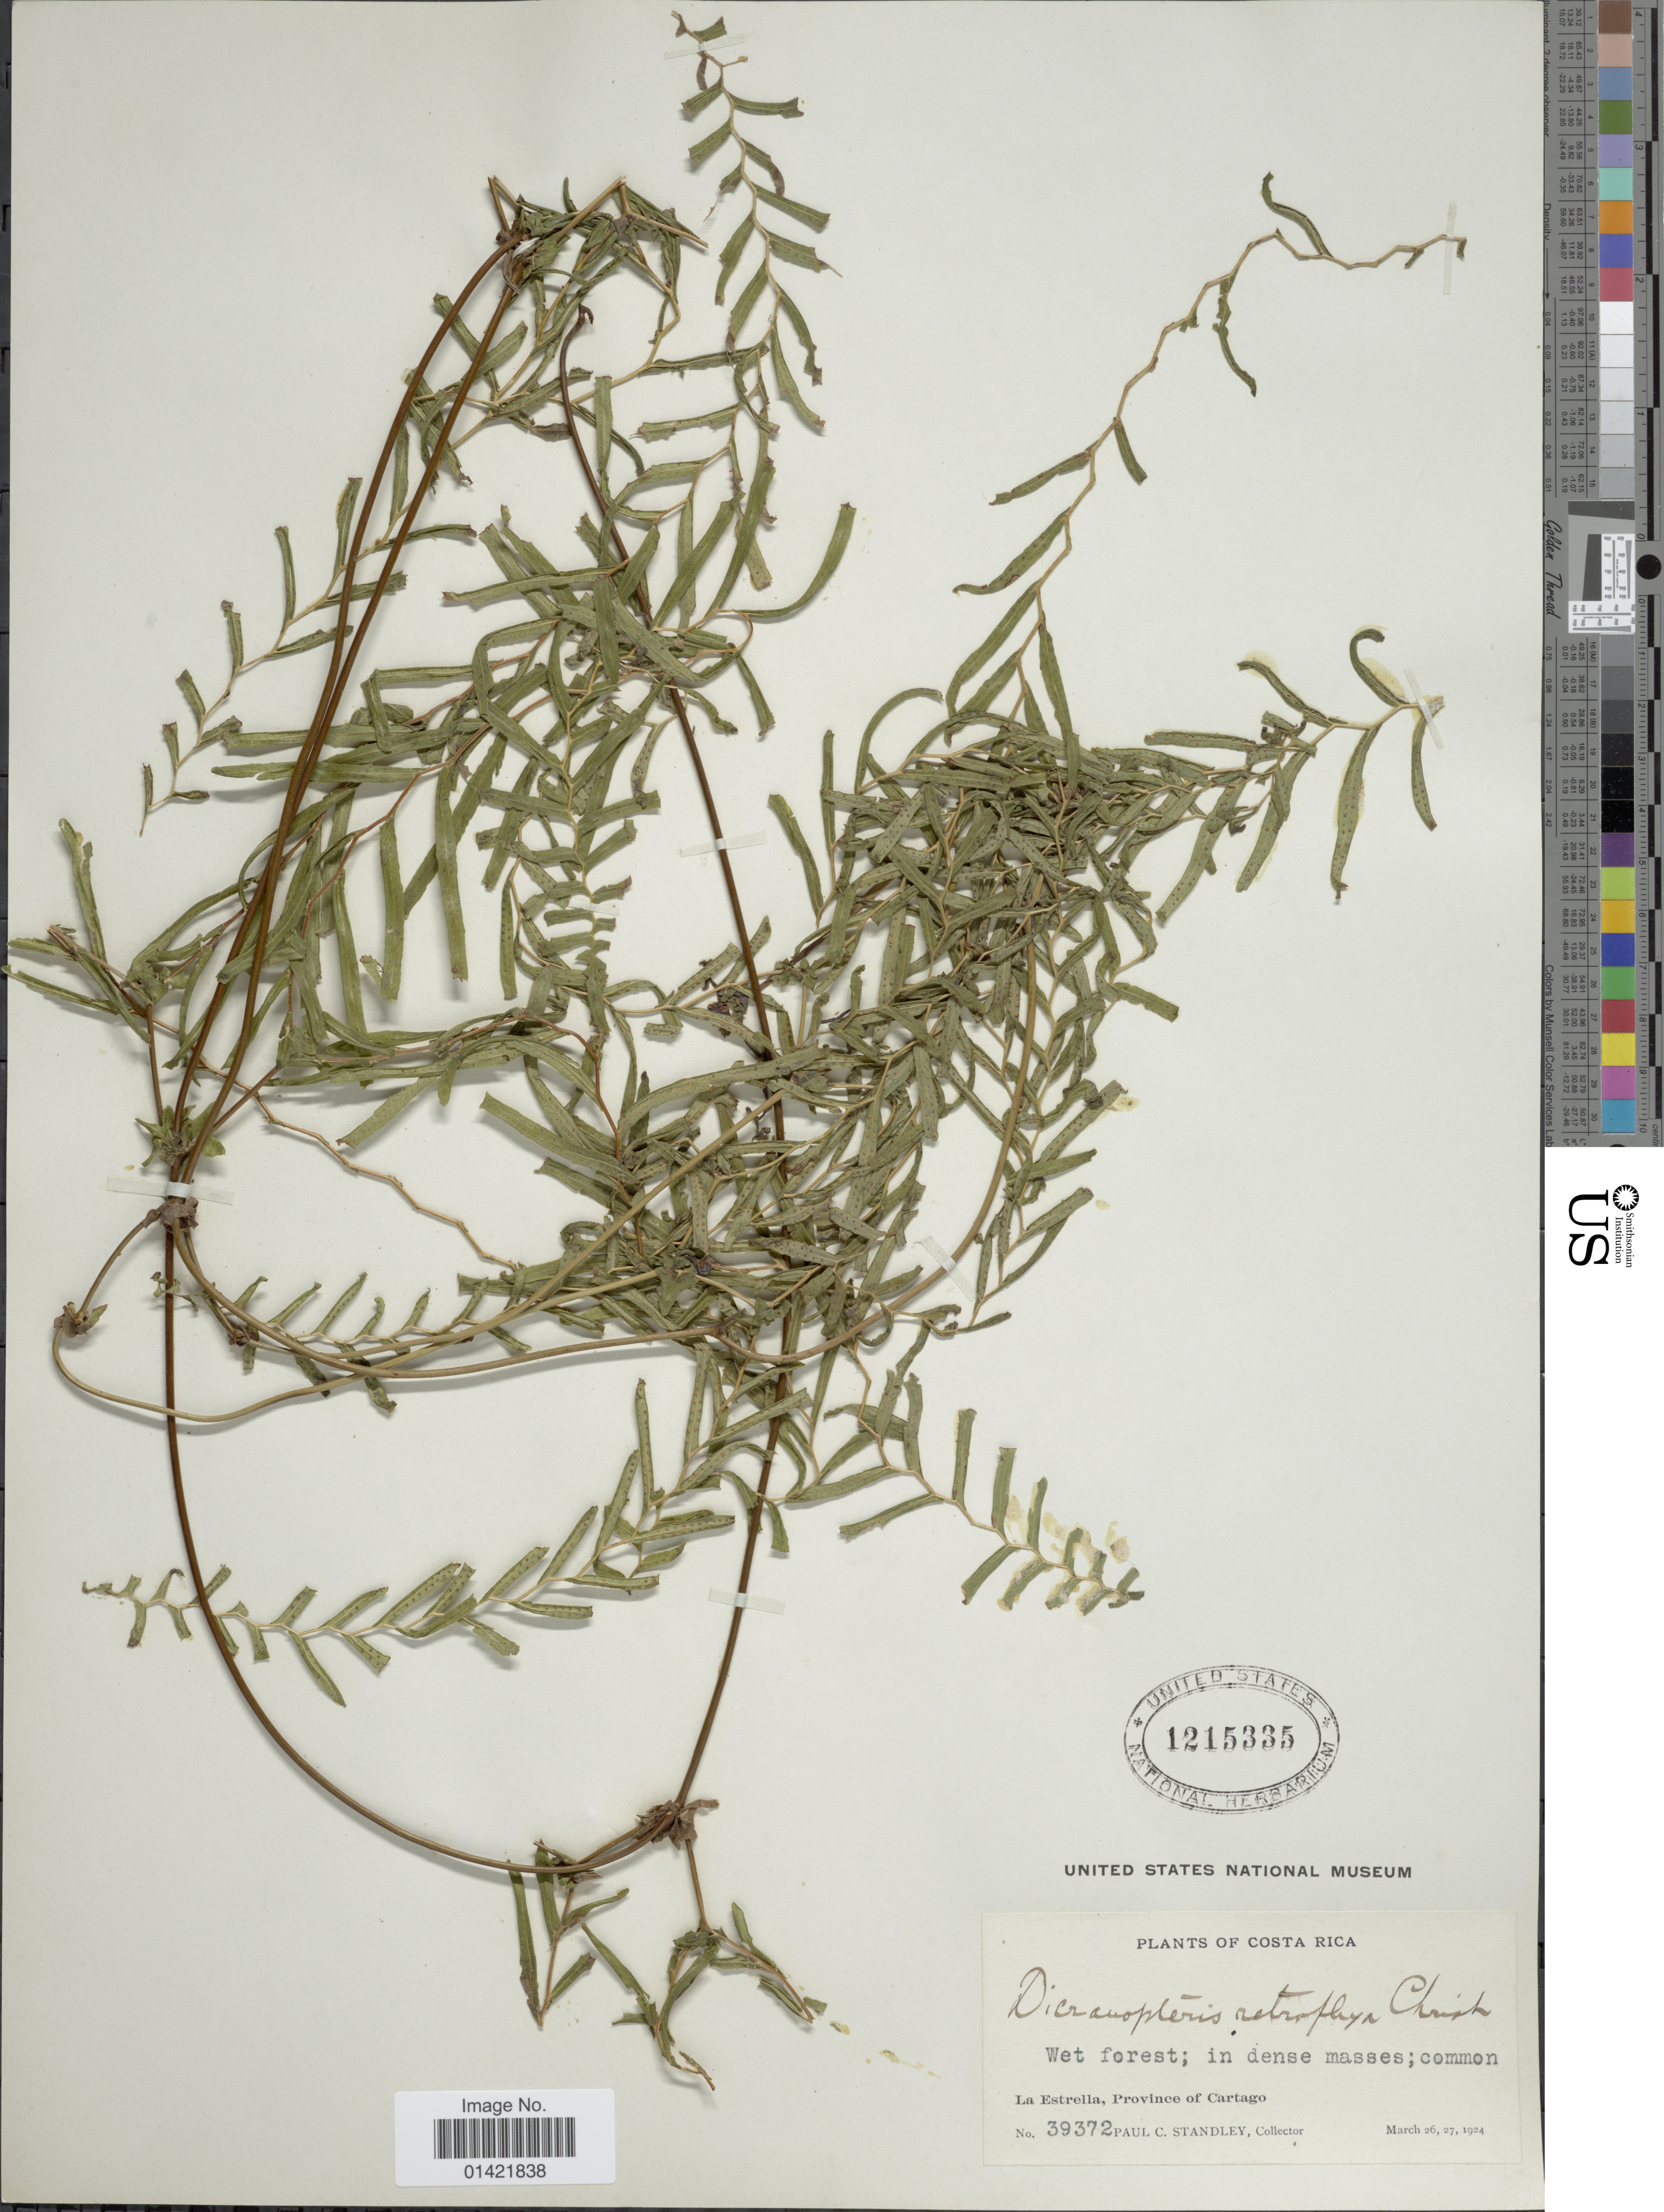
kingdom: Plantae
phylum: Tracheophyta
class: Polypodiopsida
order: Gleicheniales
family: Gleicheniaceae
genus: Sticherus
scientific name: Sticherus retroflexus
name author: (Bornm. ex Christ) Copel.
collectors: P. C. Standley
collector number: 39372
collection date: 1924-03-26/1924-03-27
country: Costa Rica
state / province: Cartago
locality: La Estrella, Province of Cartago.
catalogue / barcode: US 1215335